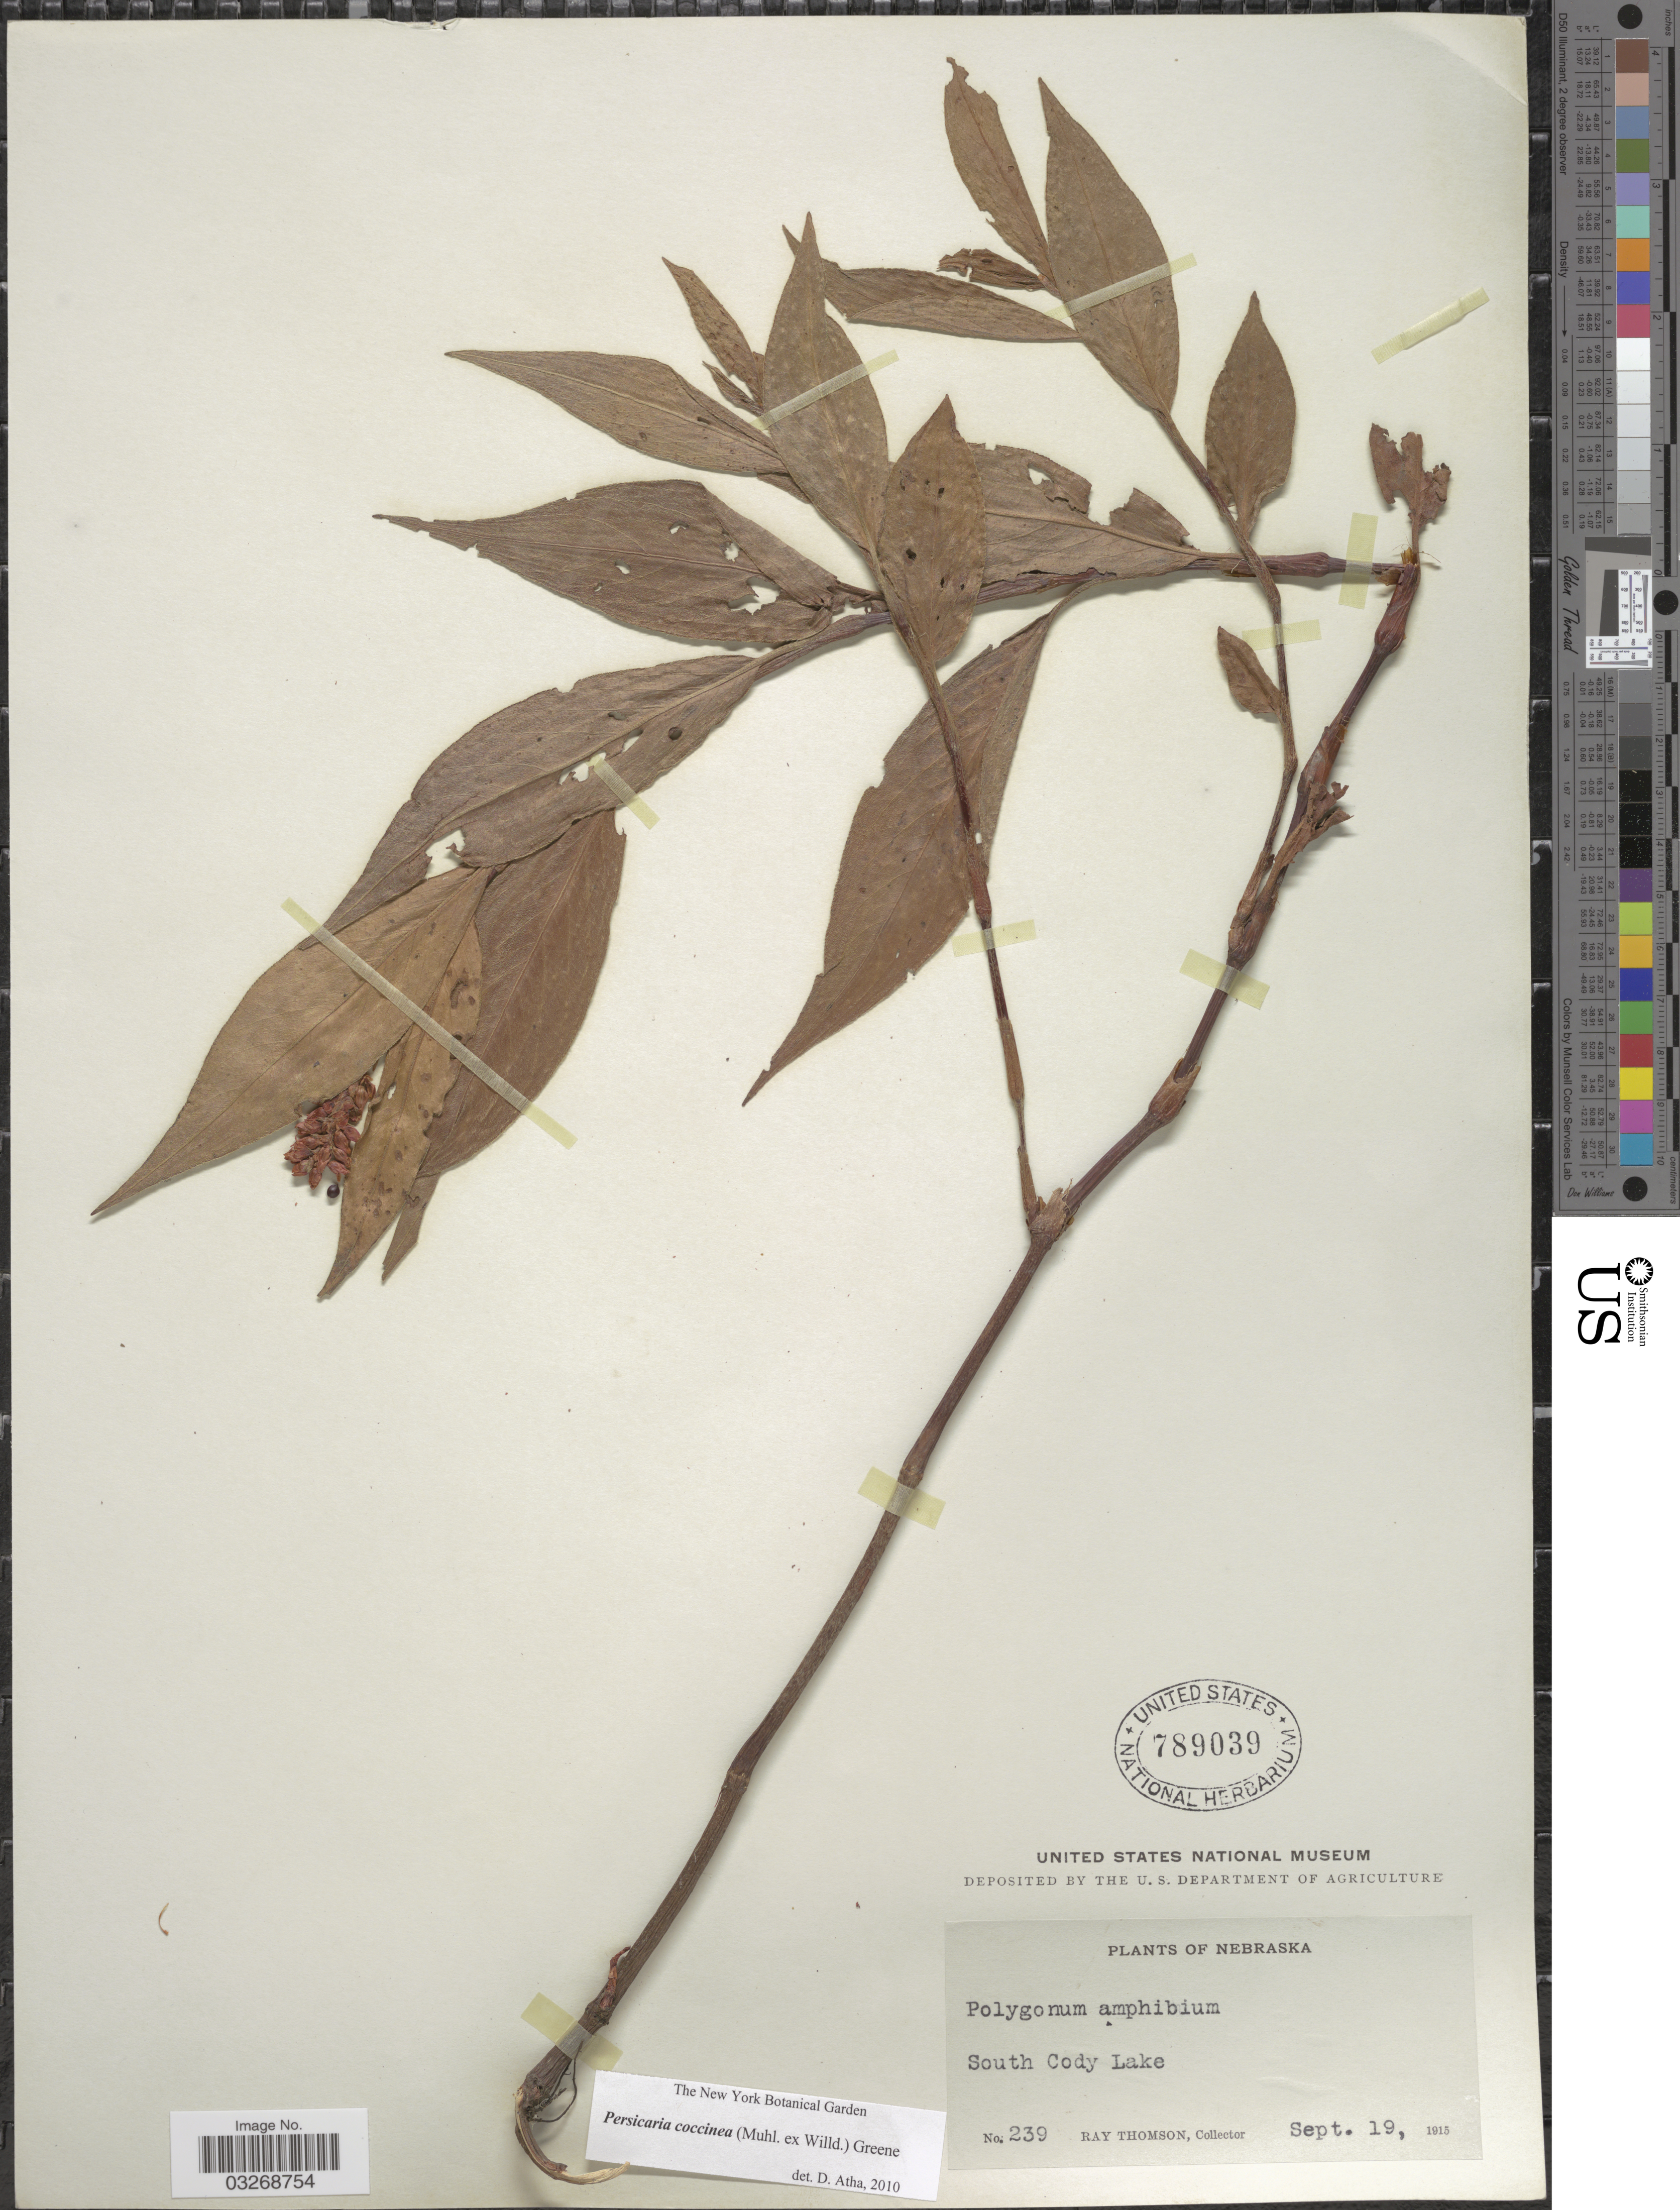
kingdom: Plantae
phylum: Tracheophyta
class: Magnoliopsida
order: Caryophyllales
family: Polygonaceae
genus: Persicaria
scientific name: Persicaria coccinea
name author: (Muhl. ex Willd.) Greene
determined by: Atha, D. E.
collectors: R. Thomson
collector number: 239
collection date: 1915-09-19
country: United States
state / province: Nebraska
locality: South Cody Lake.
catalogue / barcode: US 789039